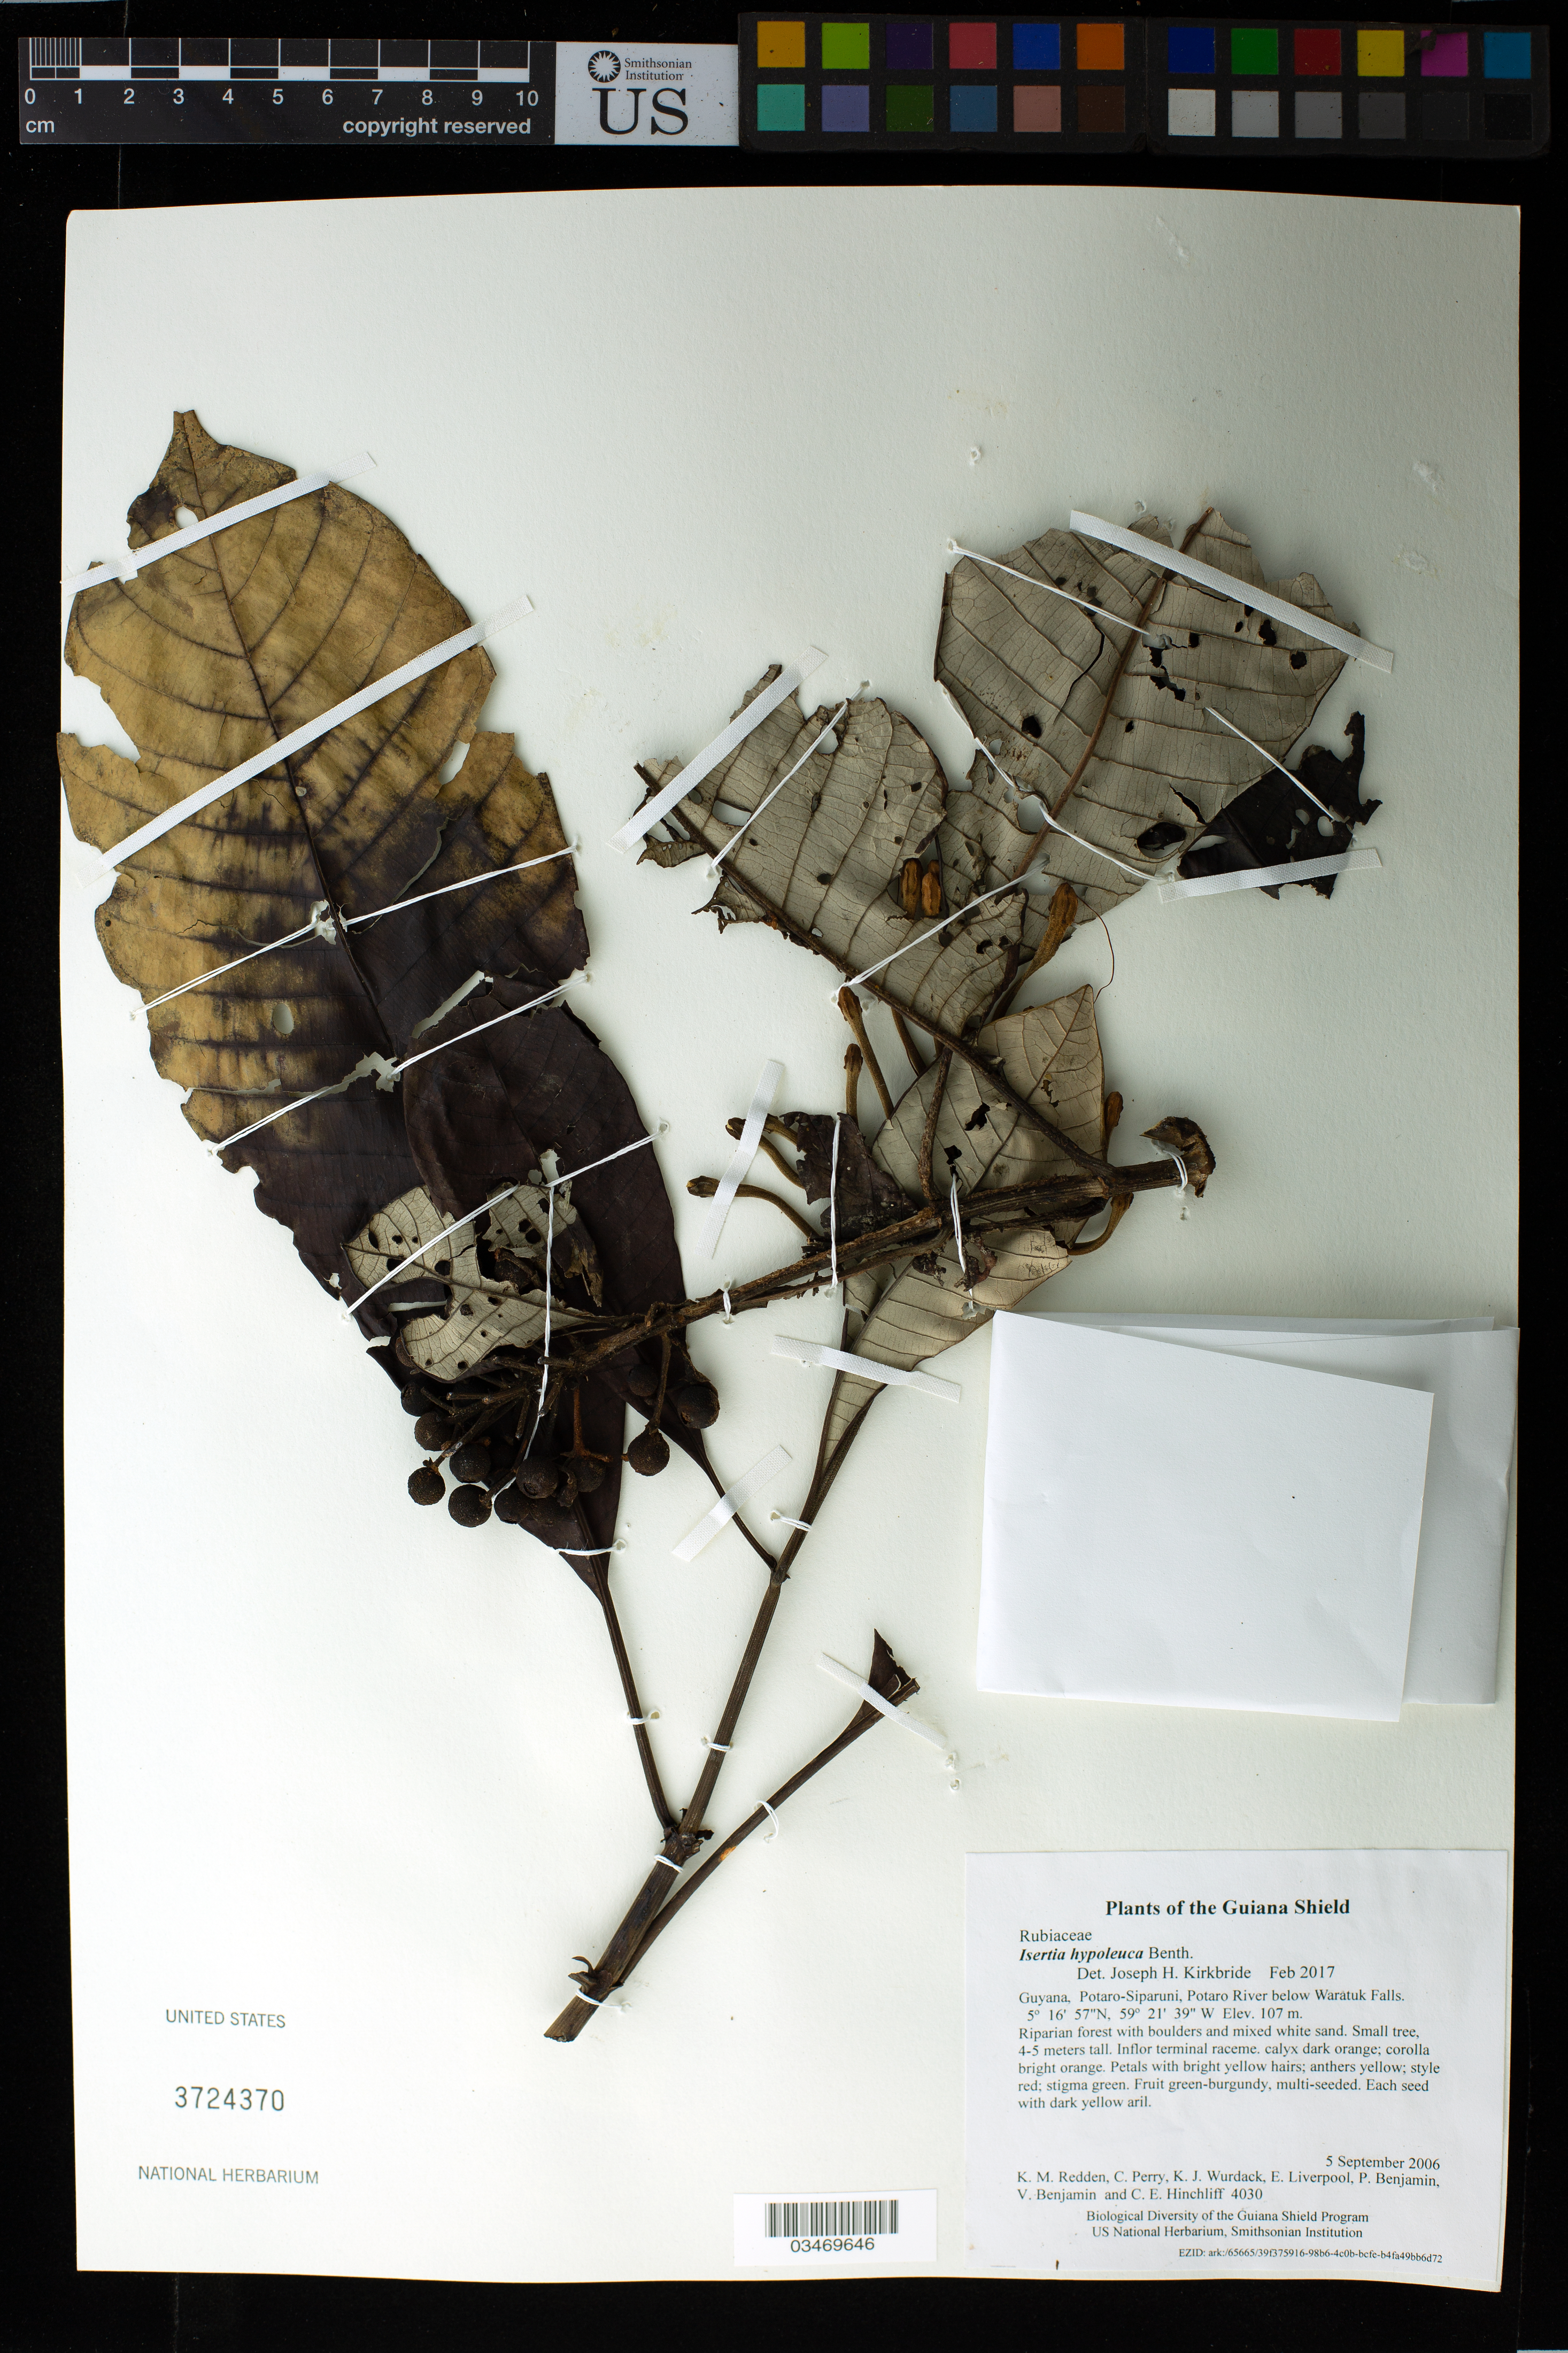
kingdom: Plantae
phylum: Tracheophyta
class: Magnoliopsida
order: Gentianales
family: Rubiaceae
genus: Isertia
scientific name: Isertia hypoleuca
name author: Benth.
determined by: Kirkbride, J. H.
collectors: K. M. Redden, C. Perry, K. Wurdack, E. Liverpool, P. Benjamin, V. Benjamin & C. E. Hinchliff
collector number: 4030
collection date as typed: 5 September 2006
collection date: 2006-09-05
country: Guyana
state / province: Potaro-Siparuni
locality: Potaro River below Waratuk Falls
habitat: Riparian forest with boulders and mixed white sand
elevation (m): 107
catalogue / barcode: US 3724370